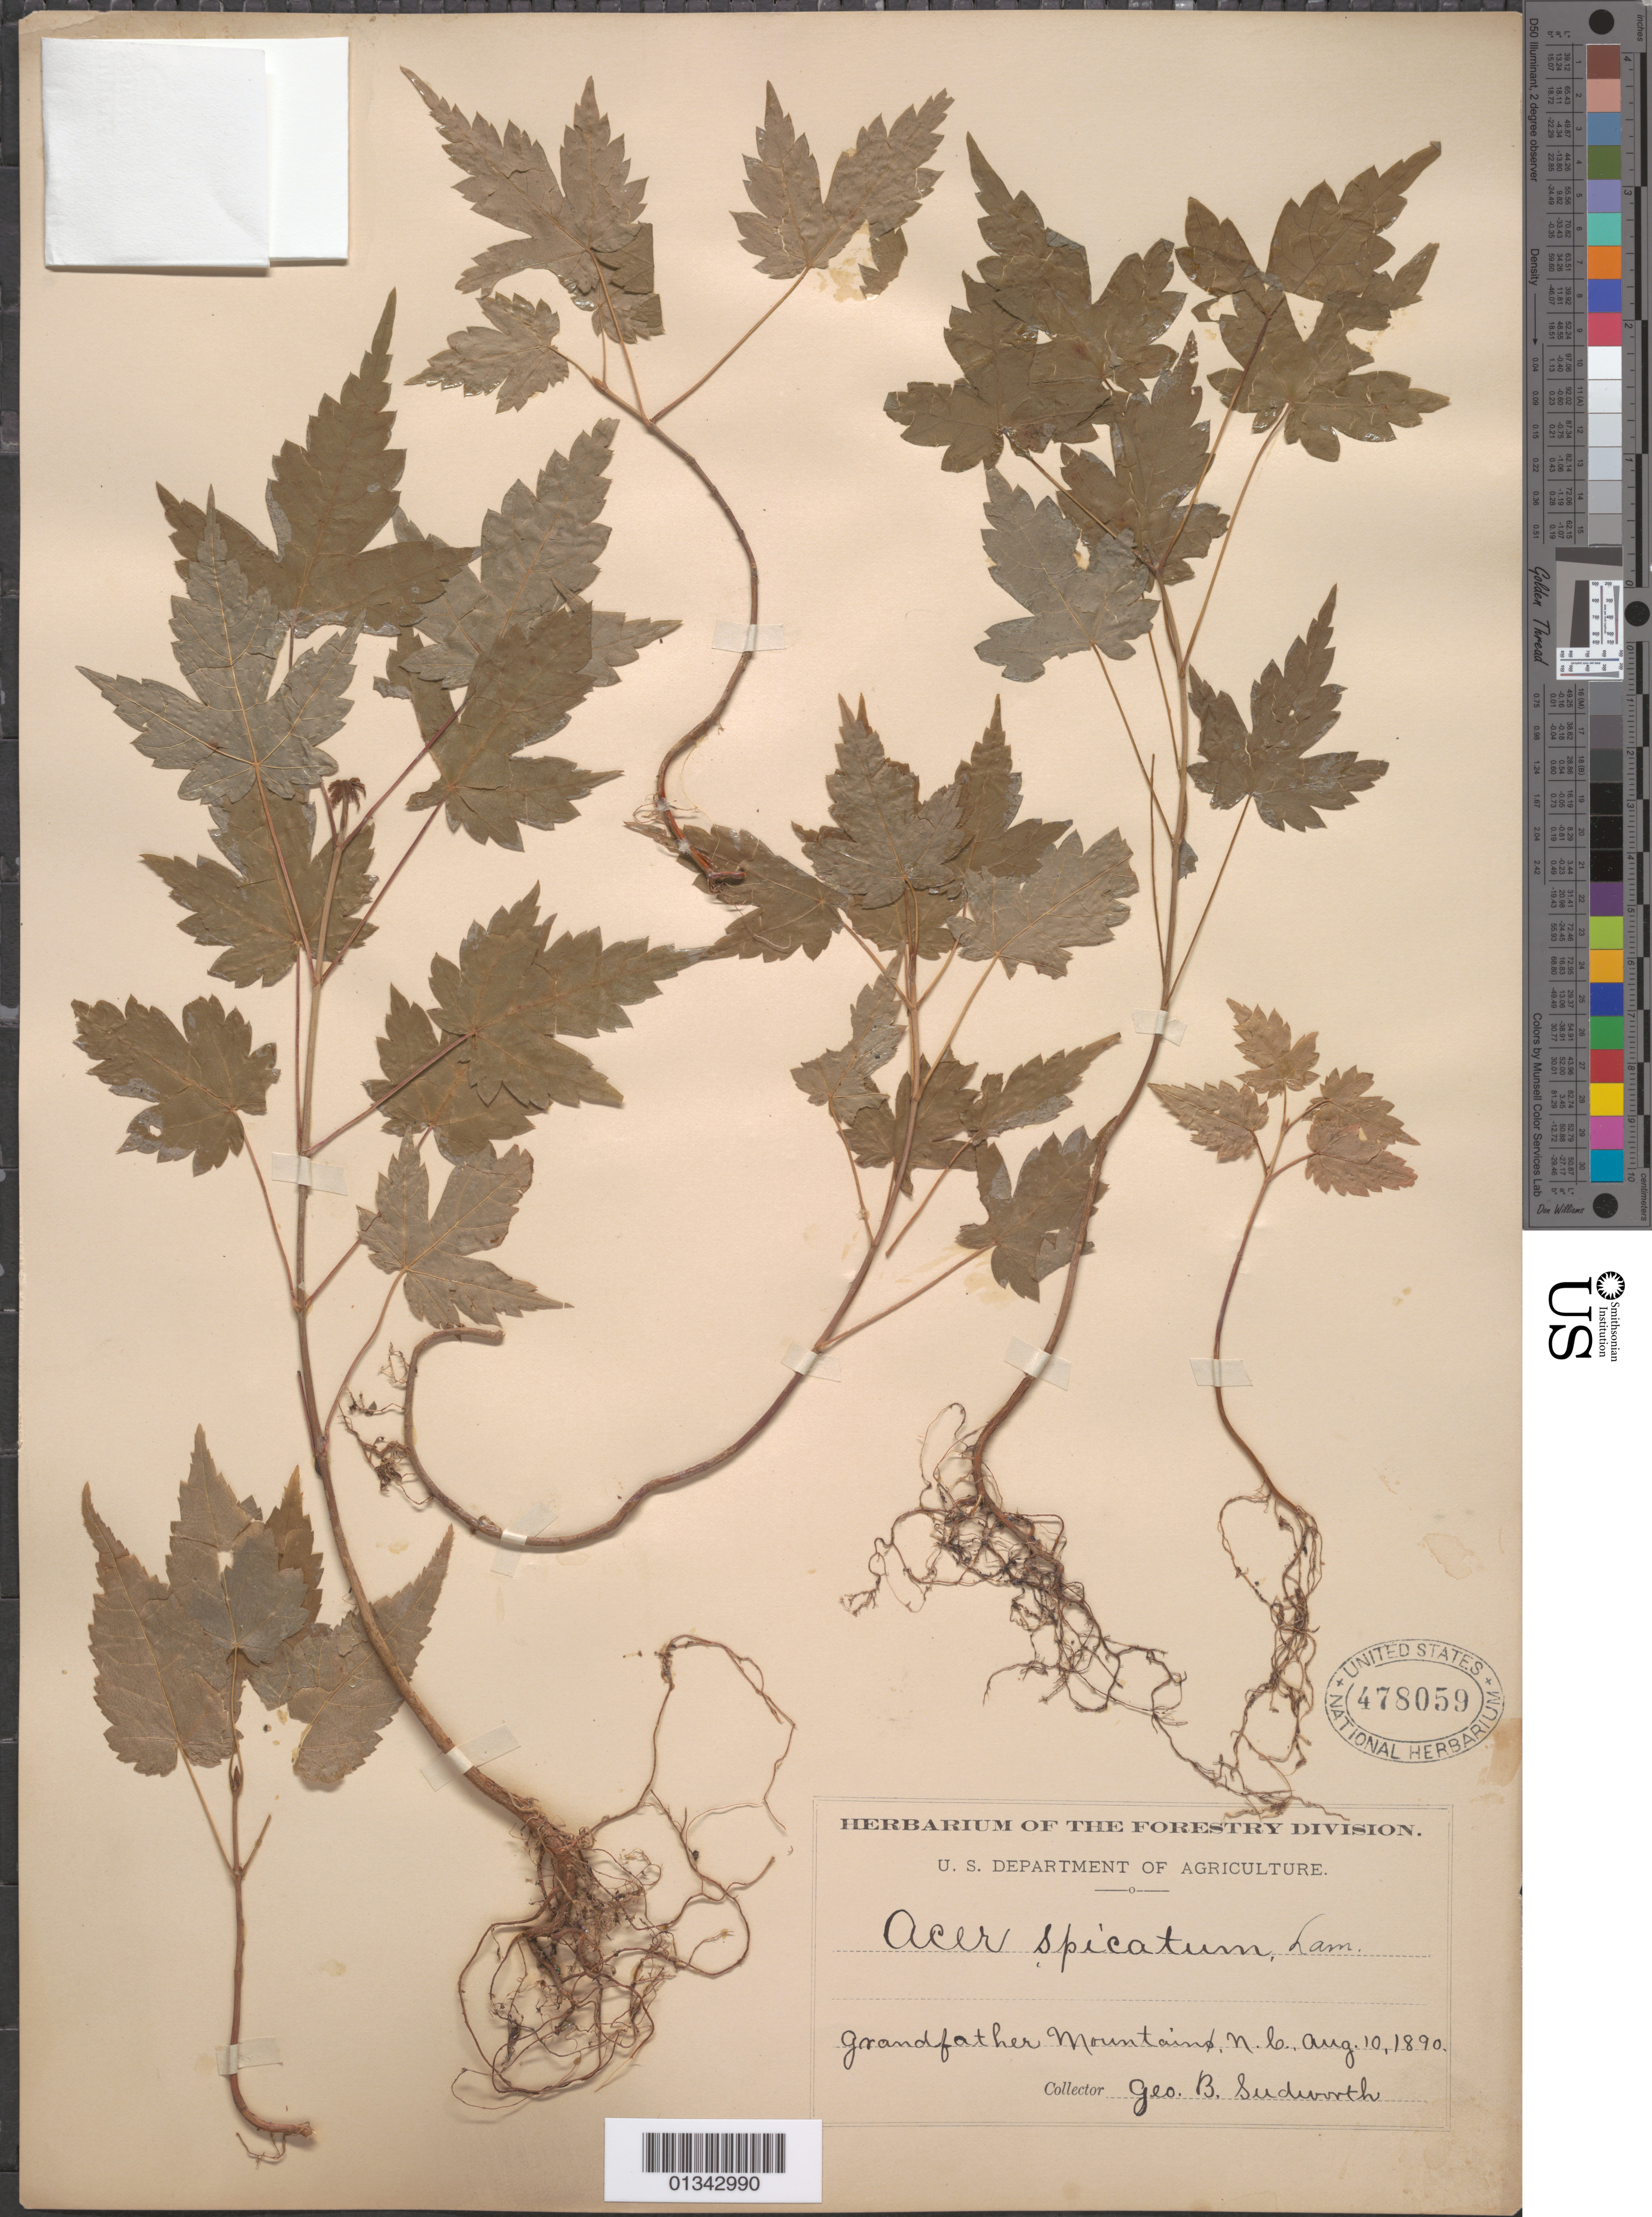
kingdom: Plantae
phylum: Tracheophyta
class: Magnoliopsida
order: Sapindales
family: Sapindaceae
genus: Acer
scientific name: Acer spicatum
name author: Lam.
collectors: G. B. Sudworth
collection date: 1890-08-10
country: United States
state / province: North Carolina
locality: Grandfather Mountain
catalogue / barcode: US 478059